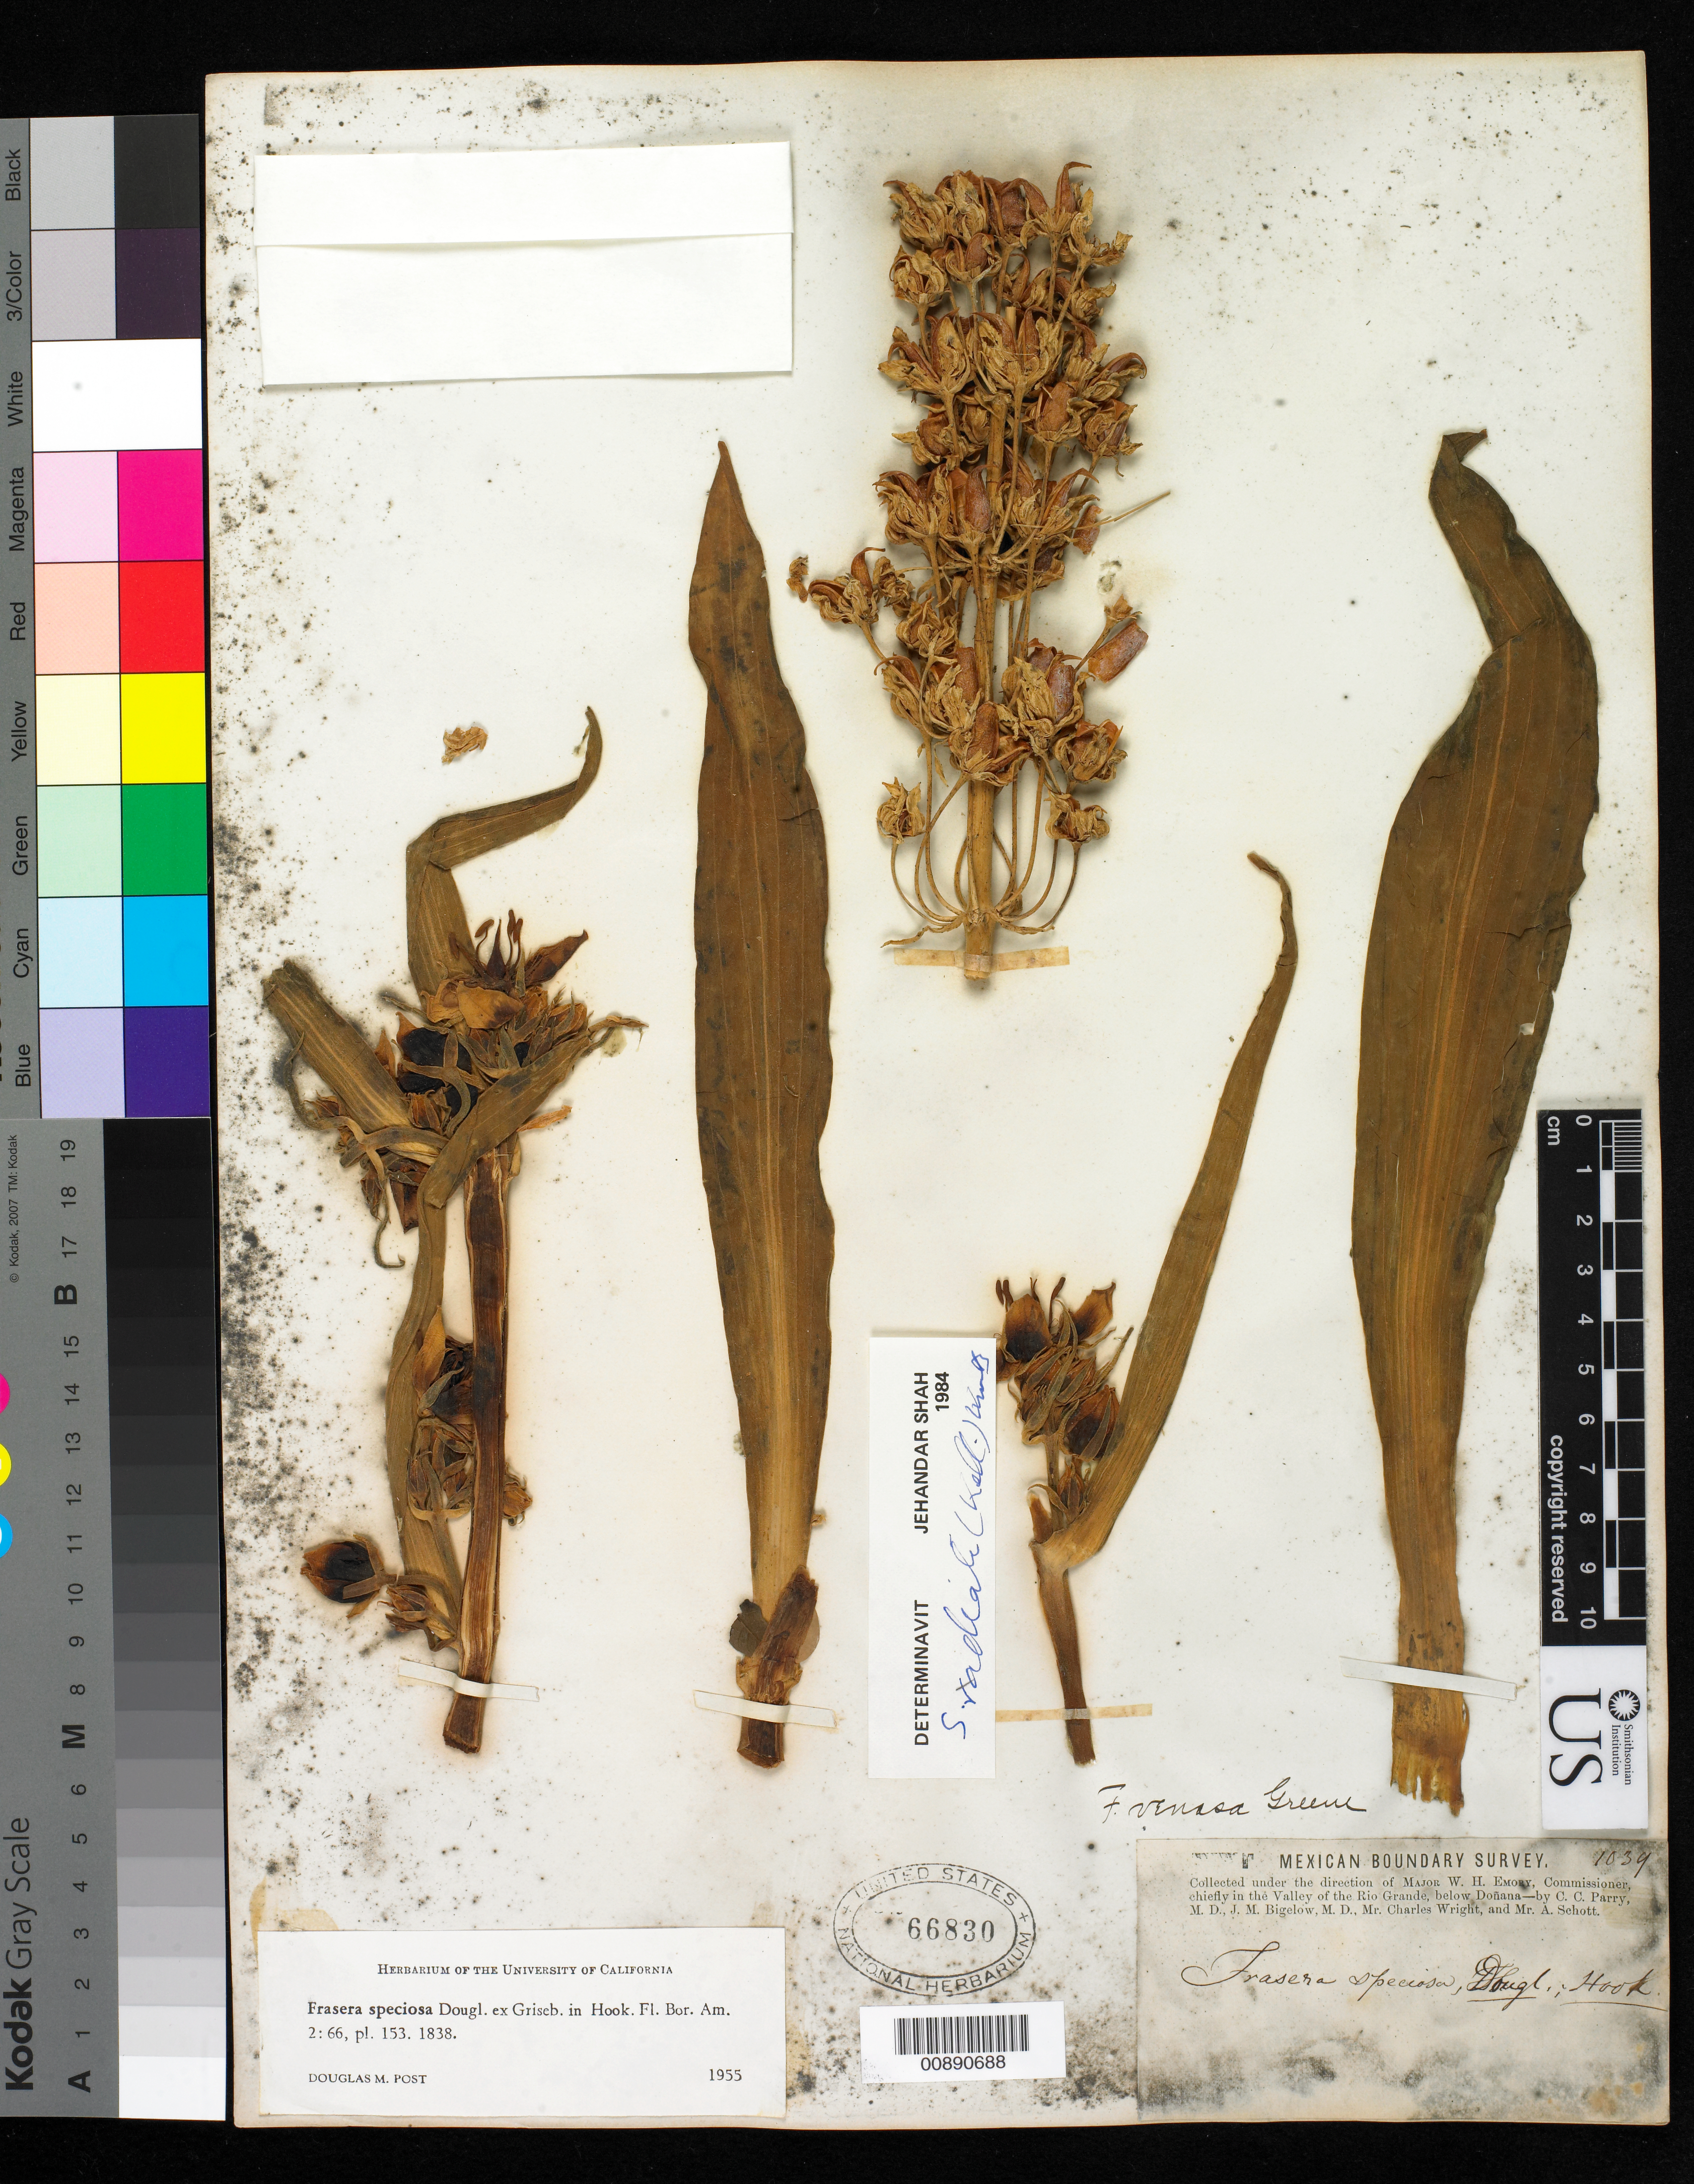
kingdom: Plantae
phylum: Tracheophyta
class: Magnoliopsida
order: Gentianales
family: Gentianaceae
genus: Swertia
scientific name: Swertia radiata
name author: (Kellogg) Kuntze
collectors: C. C. Parry, J. M. Bigelow, C. Wright & A. C. V. Schott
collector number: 1039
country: United States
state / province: New Mexico / Texas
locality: Valley of the Rio Grande, below Doñana.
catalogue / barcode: US 66830